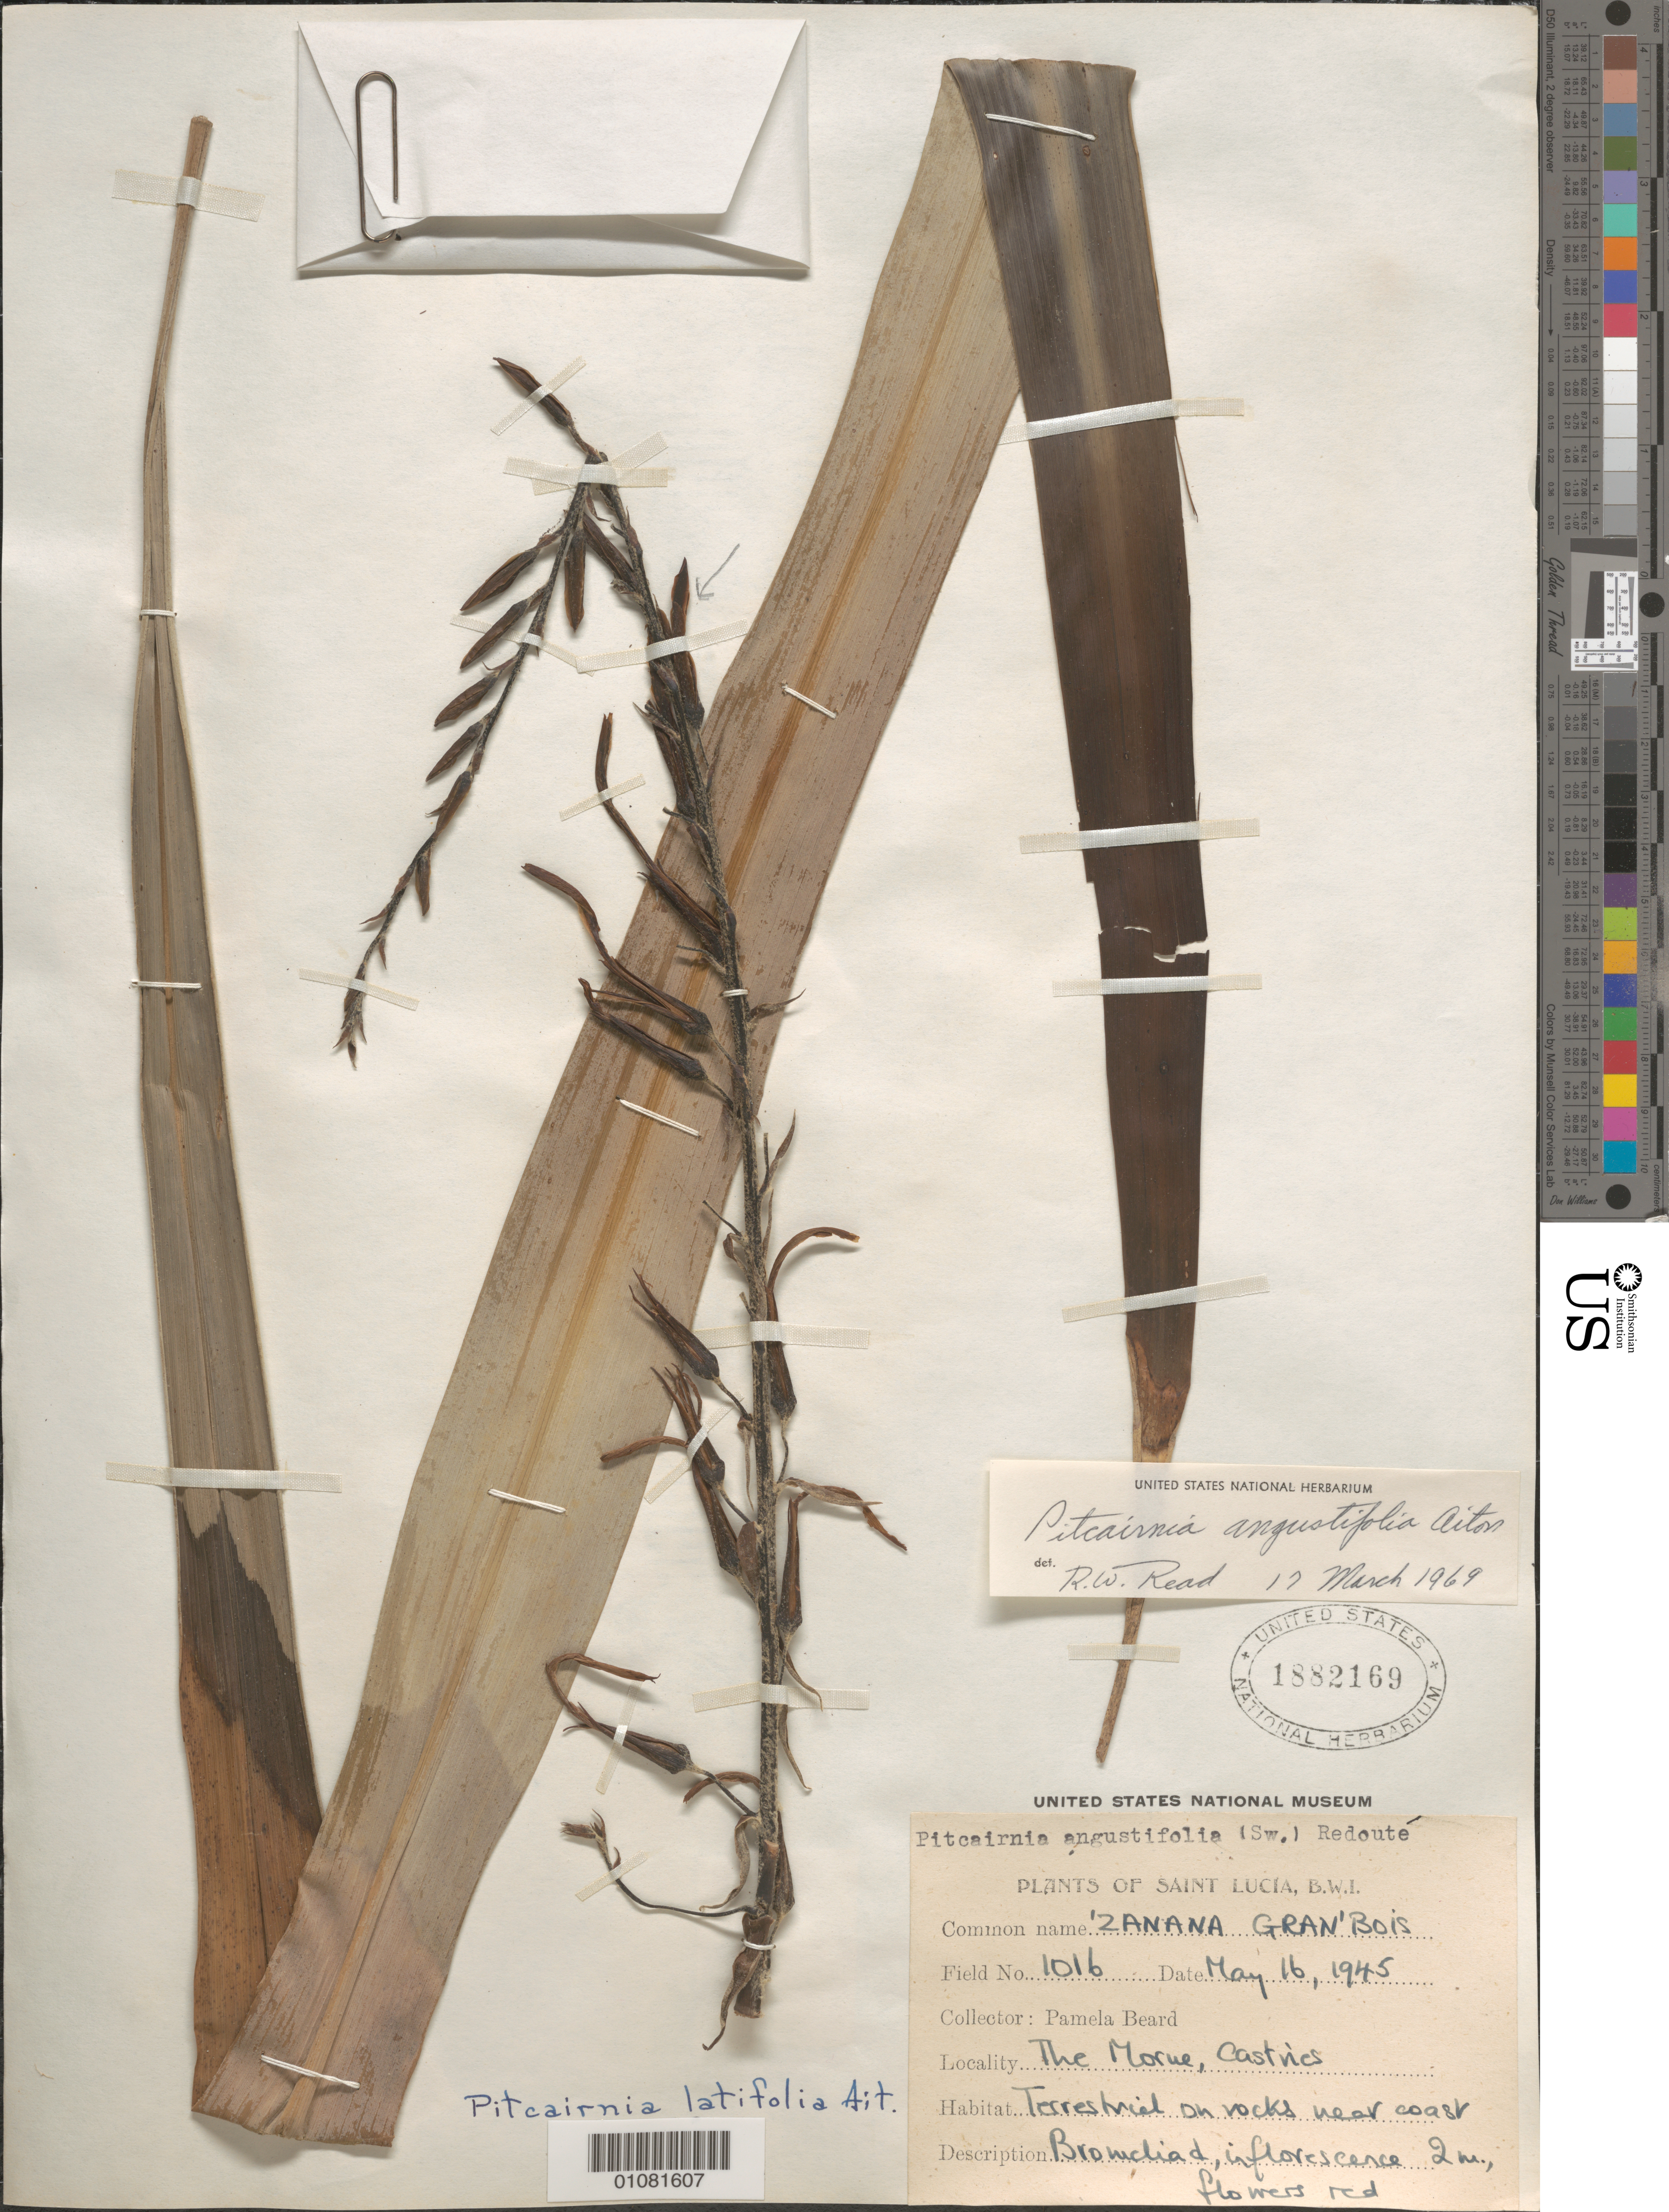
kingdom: Plantae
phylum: Tracheophyta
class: Liliopsida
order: Poales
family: Bromeliaceae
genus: Pitcairnia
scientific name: Pitcairnia angustifolia var. angustifolia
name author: Sol. ex Aiton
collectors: P. Beard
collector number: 1016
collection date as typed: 16 May 1945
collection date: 1945-05-16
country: St. Lucia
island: St. Lucia I.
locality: The Morue, Castines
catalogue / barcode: US 1882169